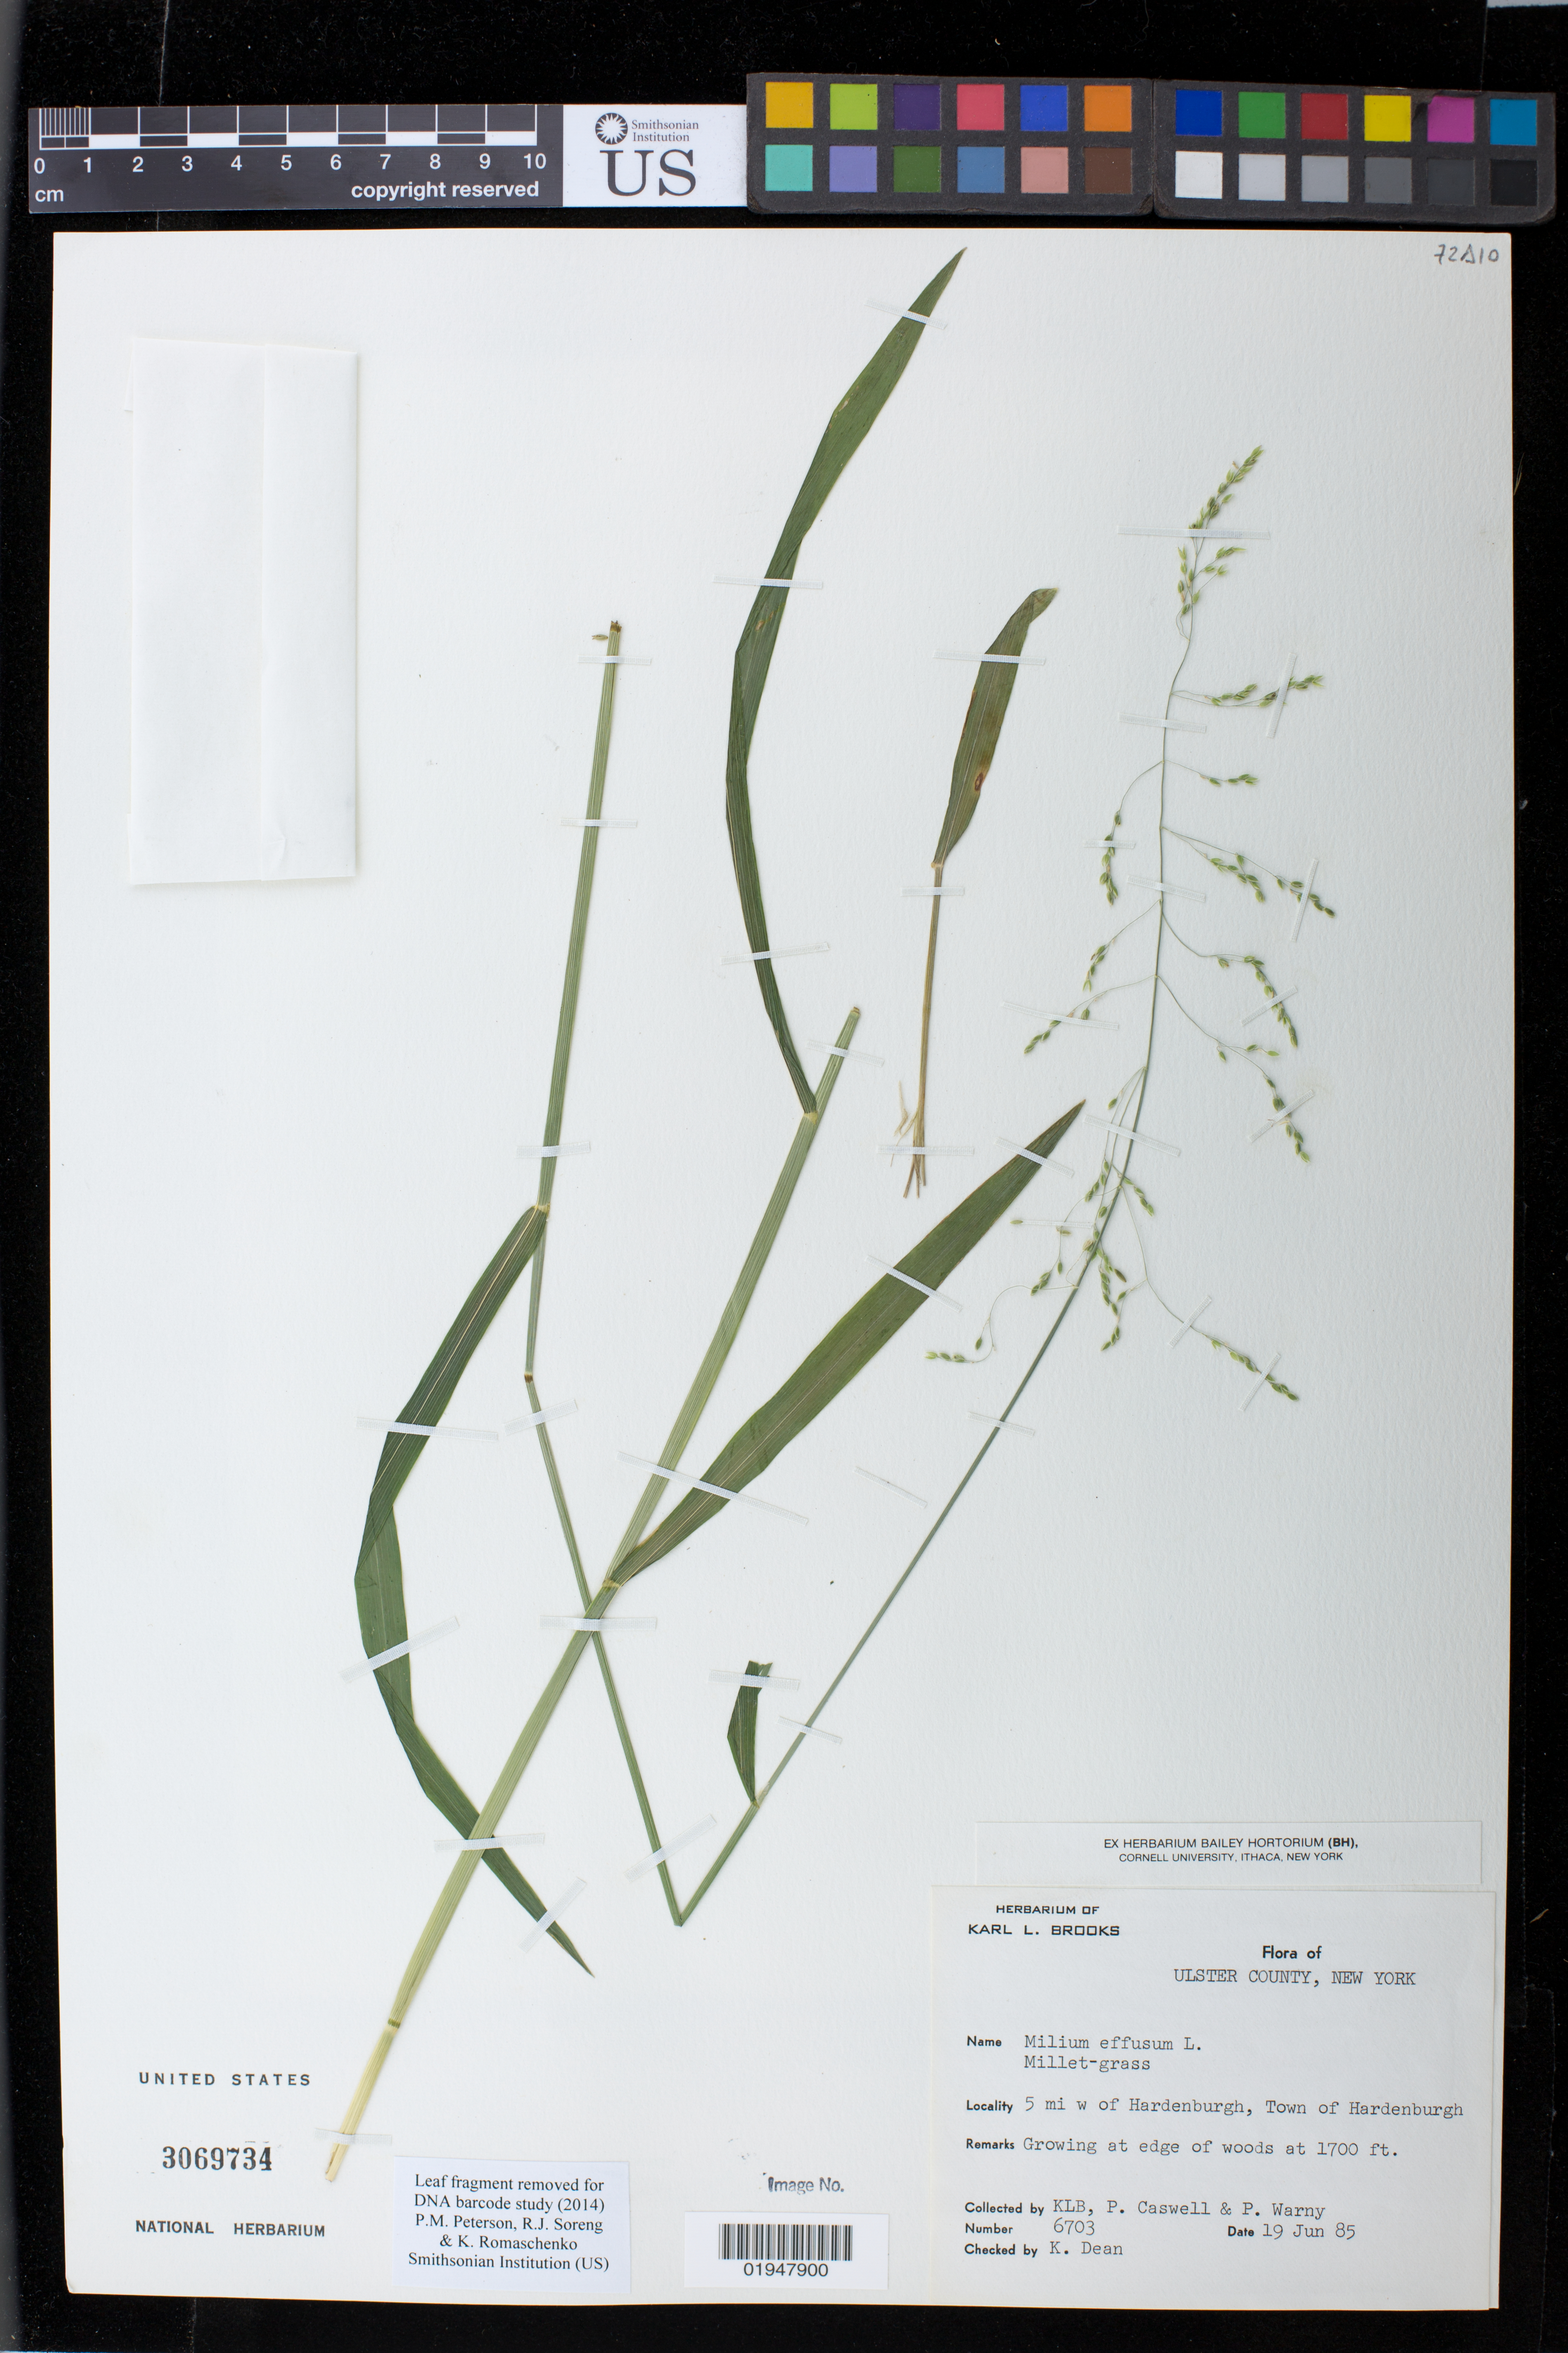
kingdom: Plantae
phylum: Tracheophyta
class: Liliopsida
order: Poales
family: Poaceae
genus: Milium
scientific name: Milium effusum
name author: L.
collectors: K. Brooks, P. Caswell & P. Warny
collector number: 6703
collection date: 1985-06-19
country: United States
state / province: New York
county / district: Ulster County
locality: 5 mi w of Hardenburgh, Town of Hardenburgh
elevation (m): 518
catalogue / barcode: US 3069734